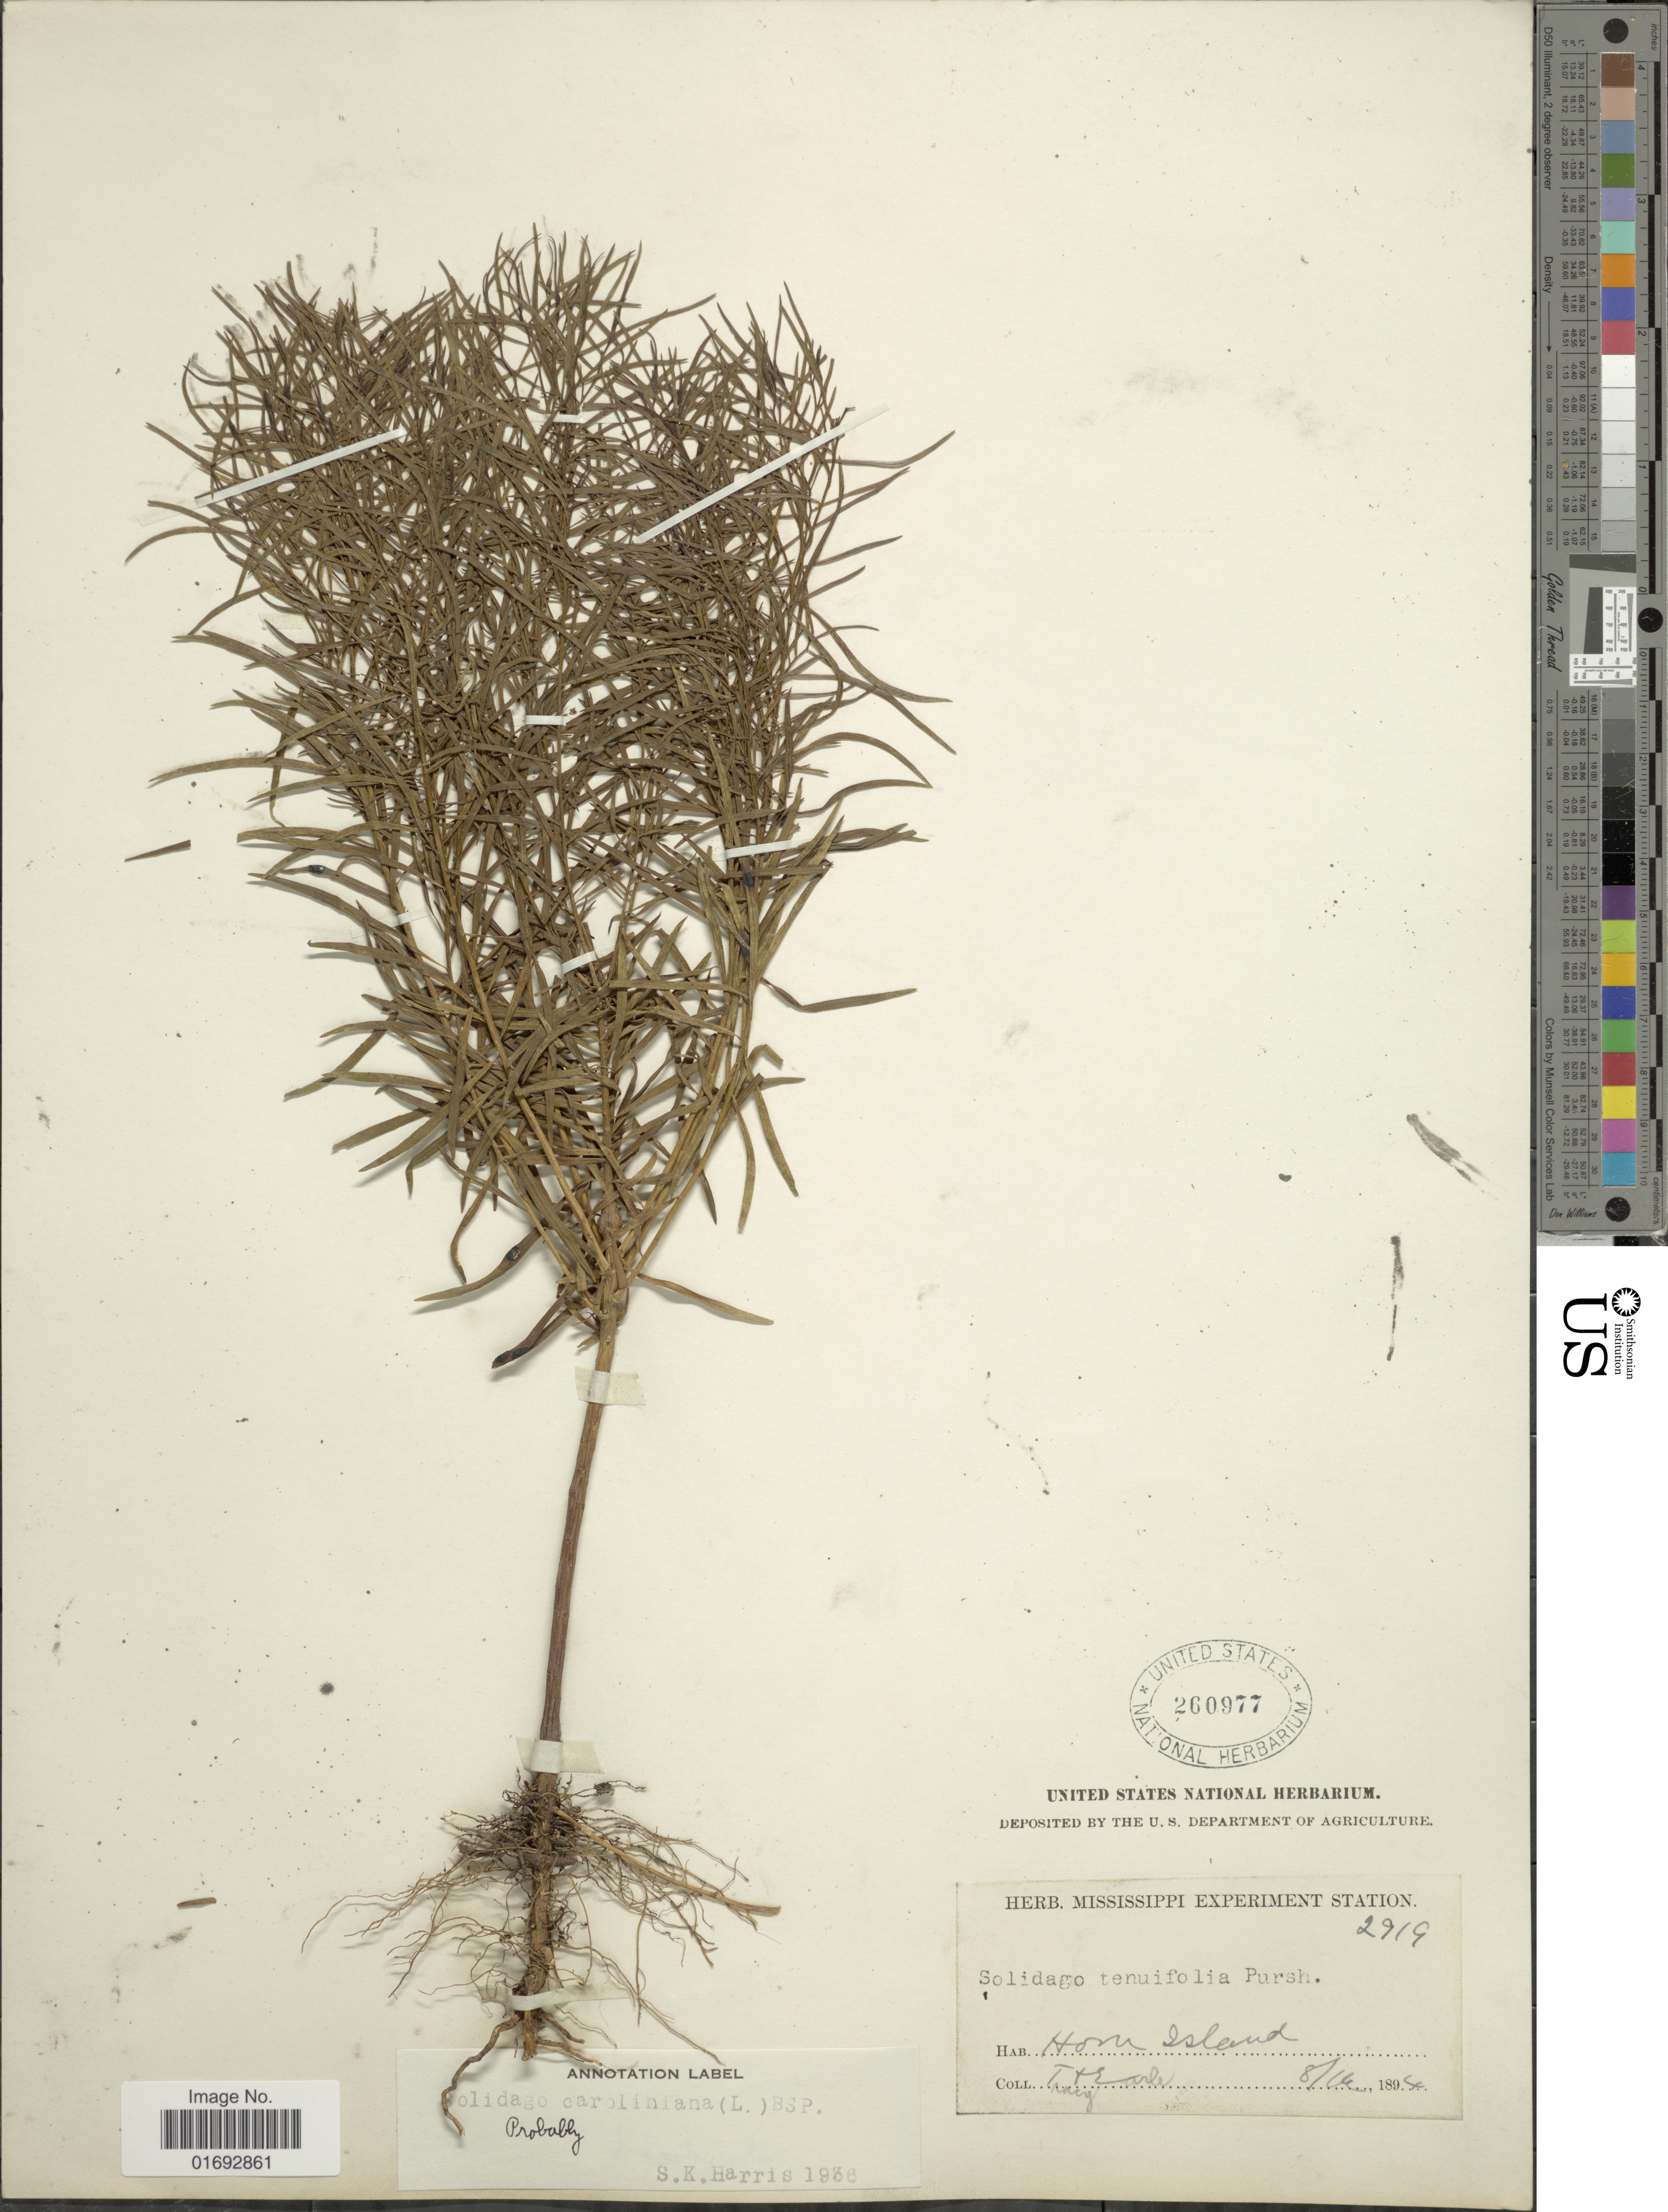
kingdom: Plantae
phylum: Tracheophyta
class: Magnoliopsida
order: Asterales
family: Asteraceae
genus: Euthamia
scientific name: Euthamia tenuifolia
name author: (Pursh) Nutt.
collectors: -. Tracy & -. Earle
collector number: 2919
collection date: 1894-08-14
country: United States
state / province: Mississippi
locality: Horn Island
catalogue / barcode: US 260977